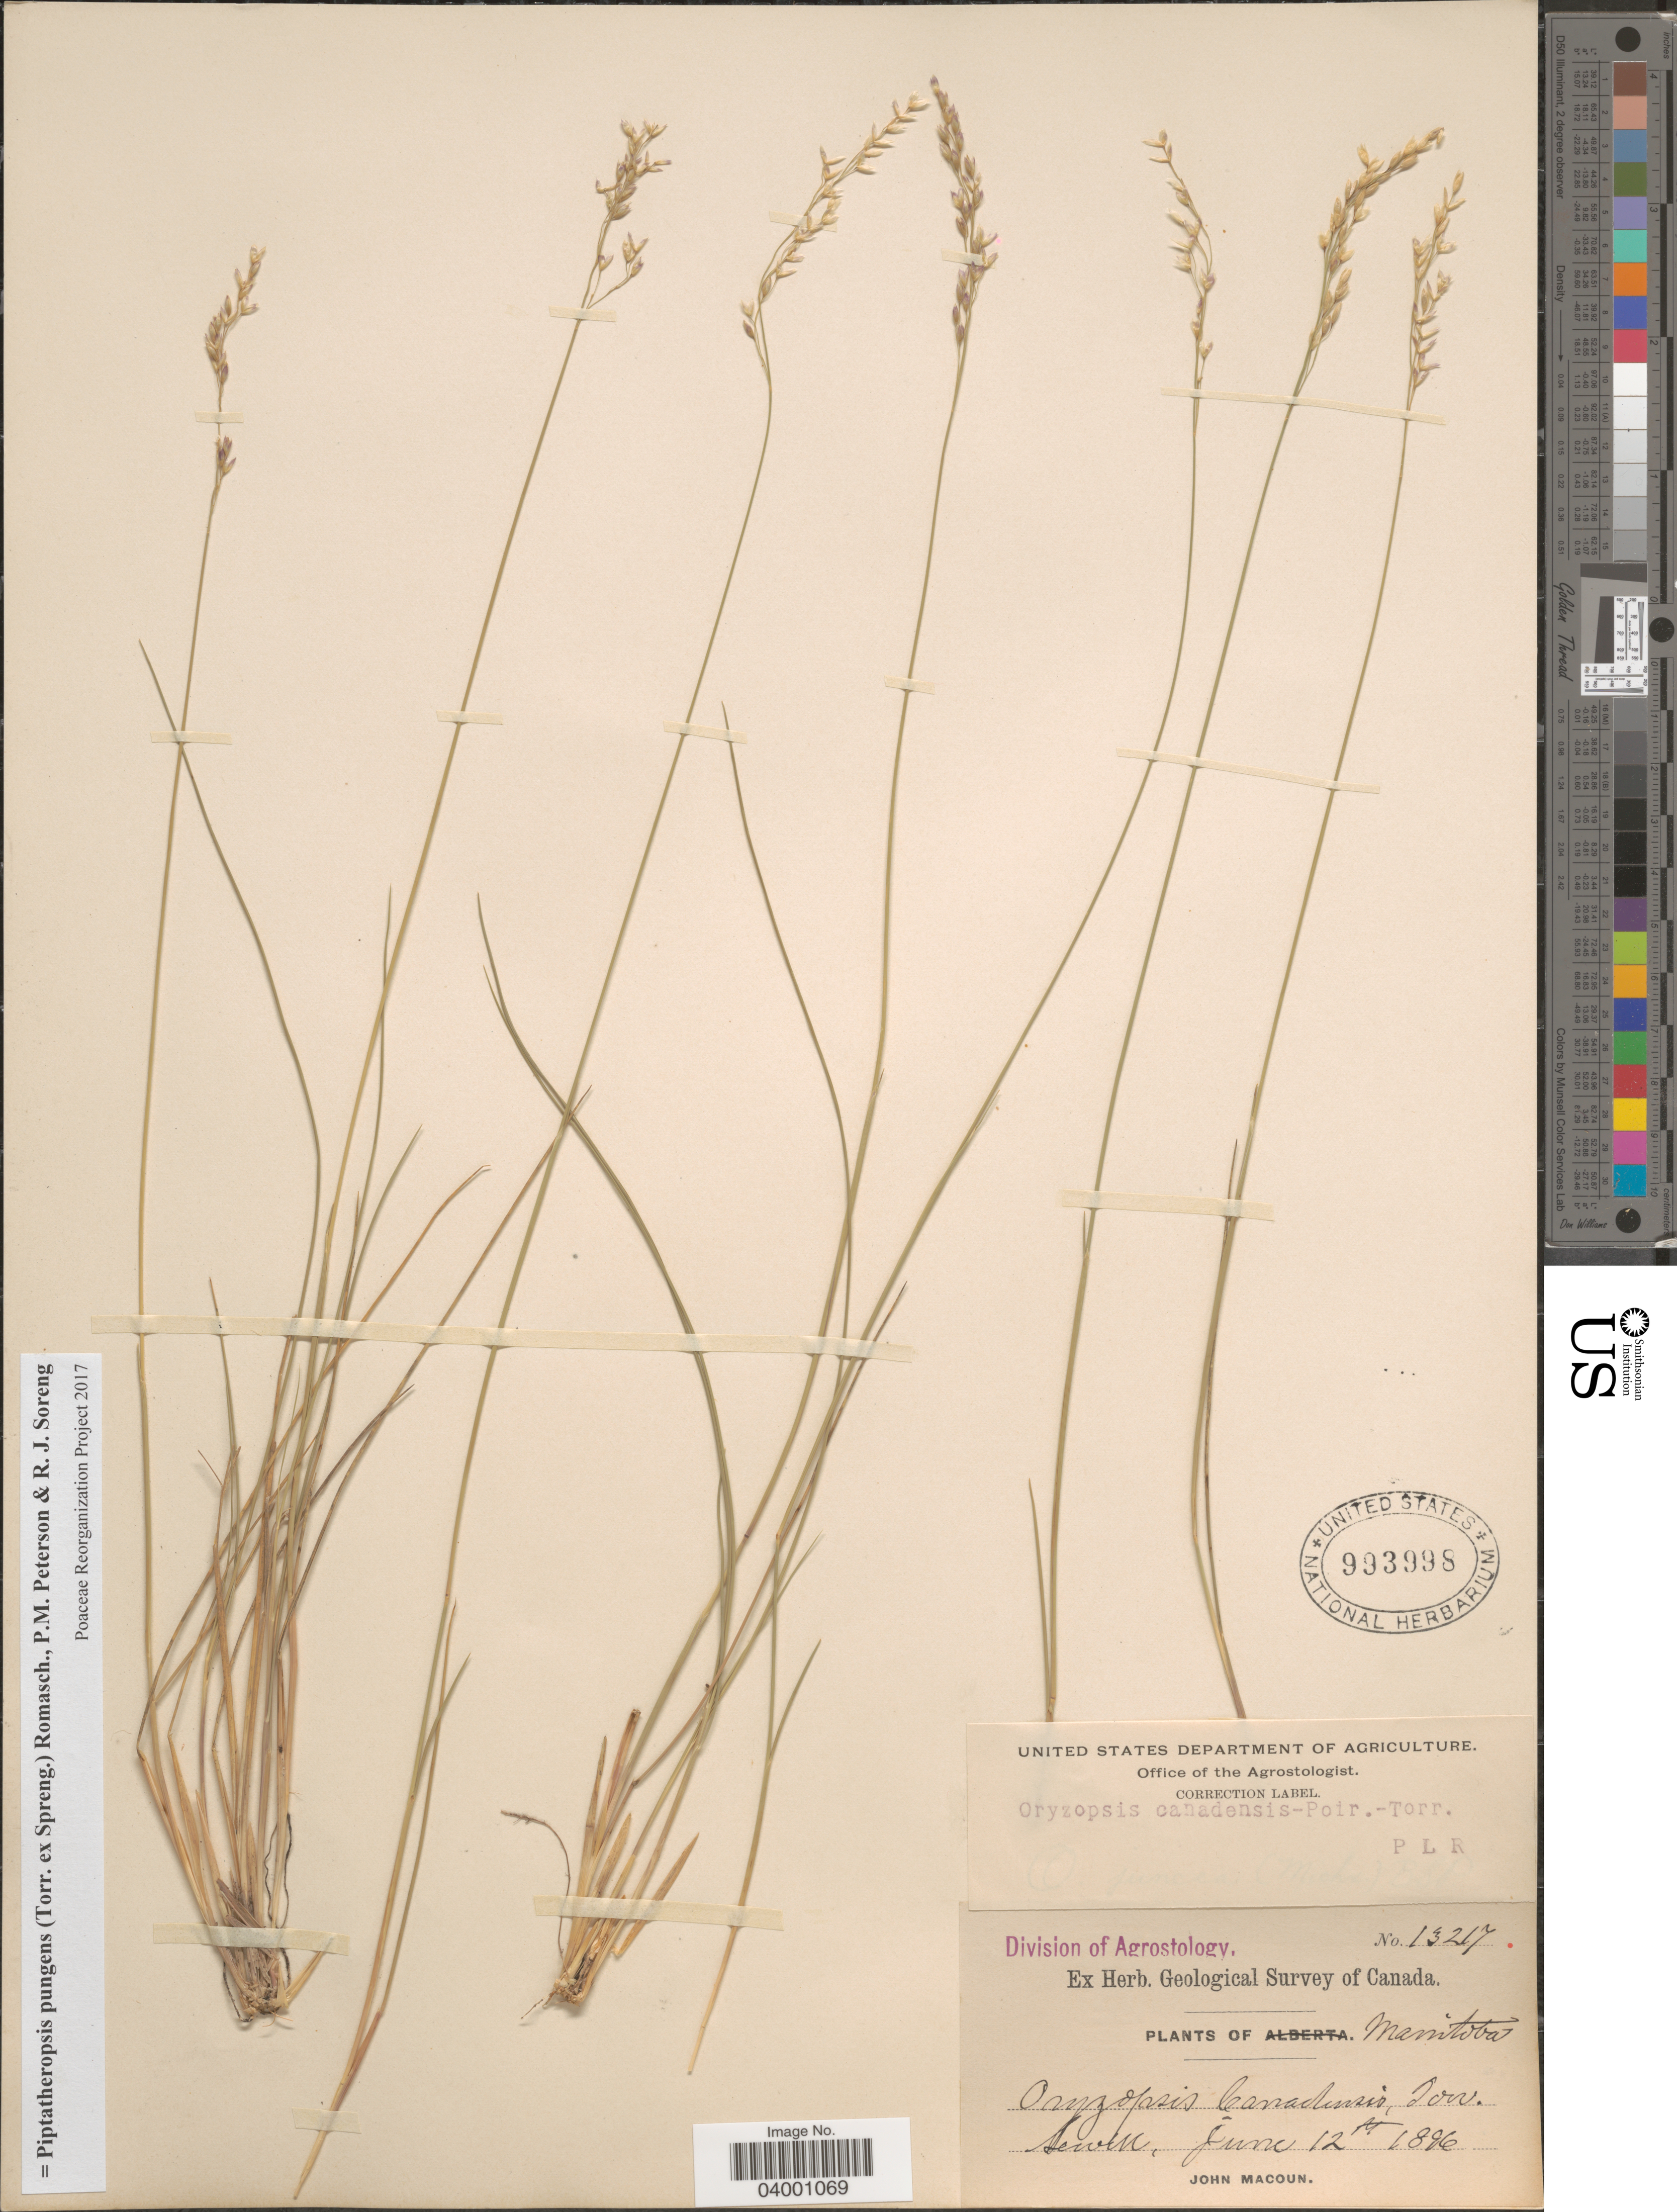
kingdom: Plantae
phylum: Tracheophyta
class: Liliopsida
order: Poales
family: Poaceae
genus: Piptatheropsis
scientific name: Piptatheropsis pungens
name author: (Torr. ex Spreng.) Romasch. et al.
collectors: J. Macoun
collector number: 13217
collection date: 1896-06-12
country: Canada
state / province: Manitoba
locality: Sewell.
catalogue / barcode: US 993998